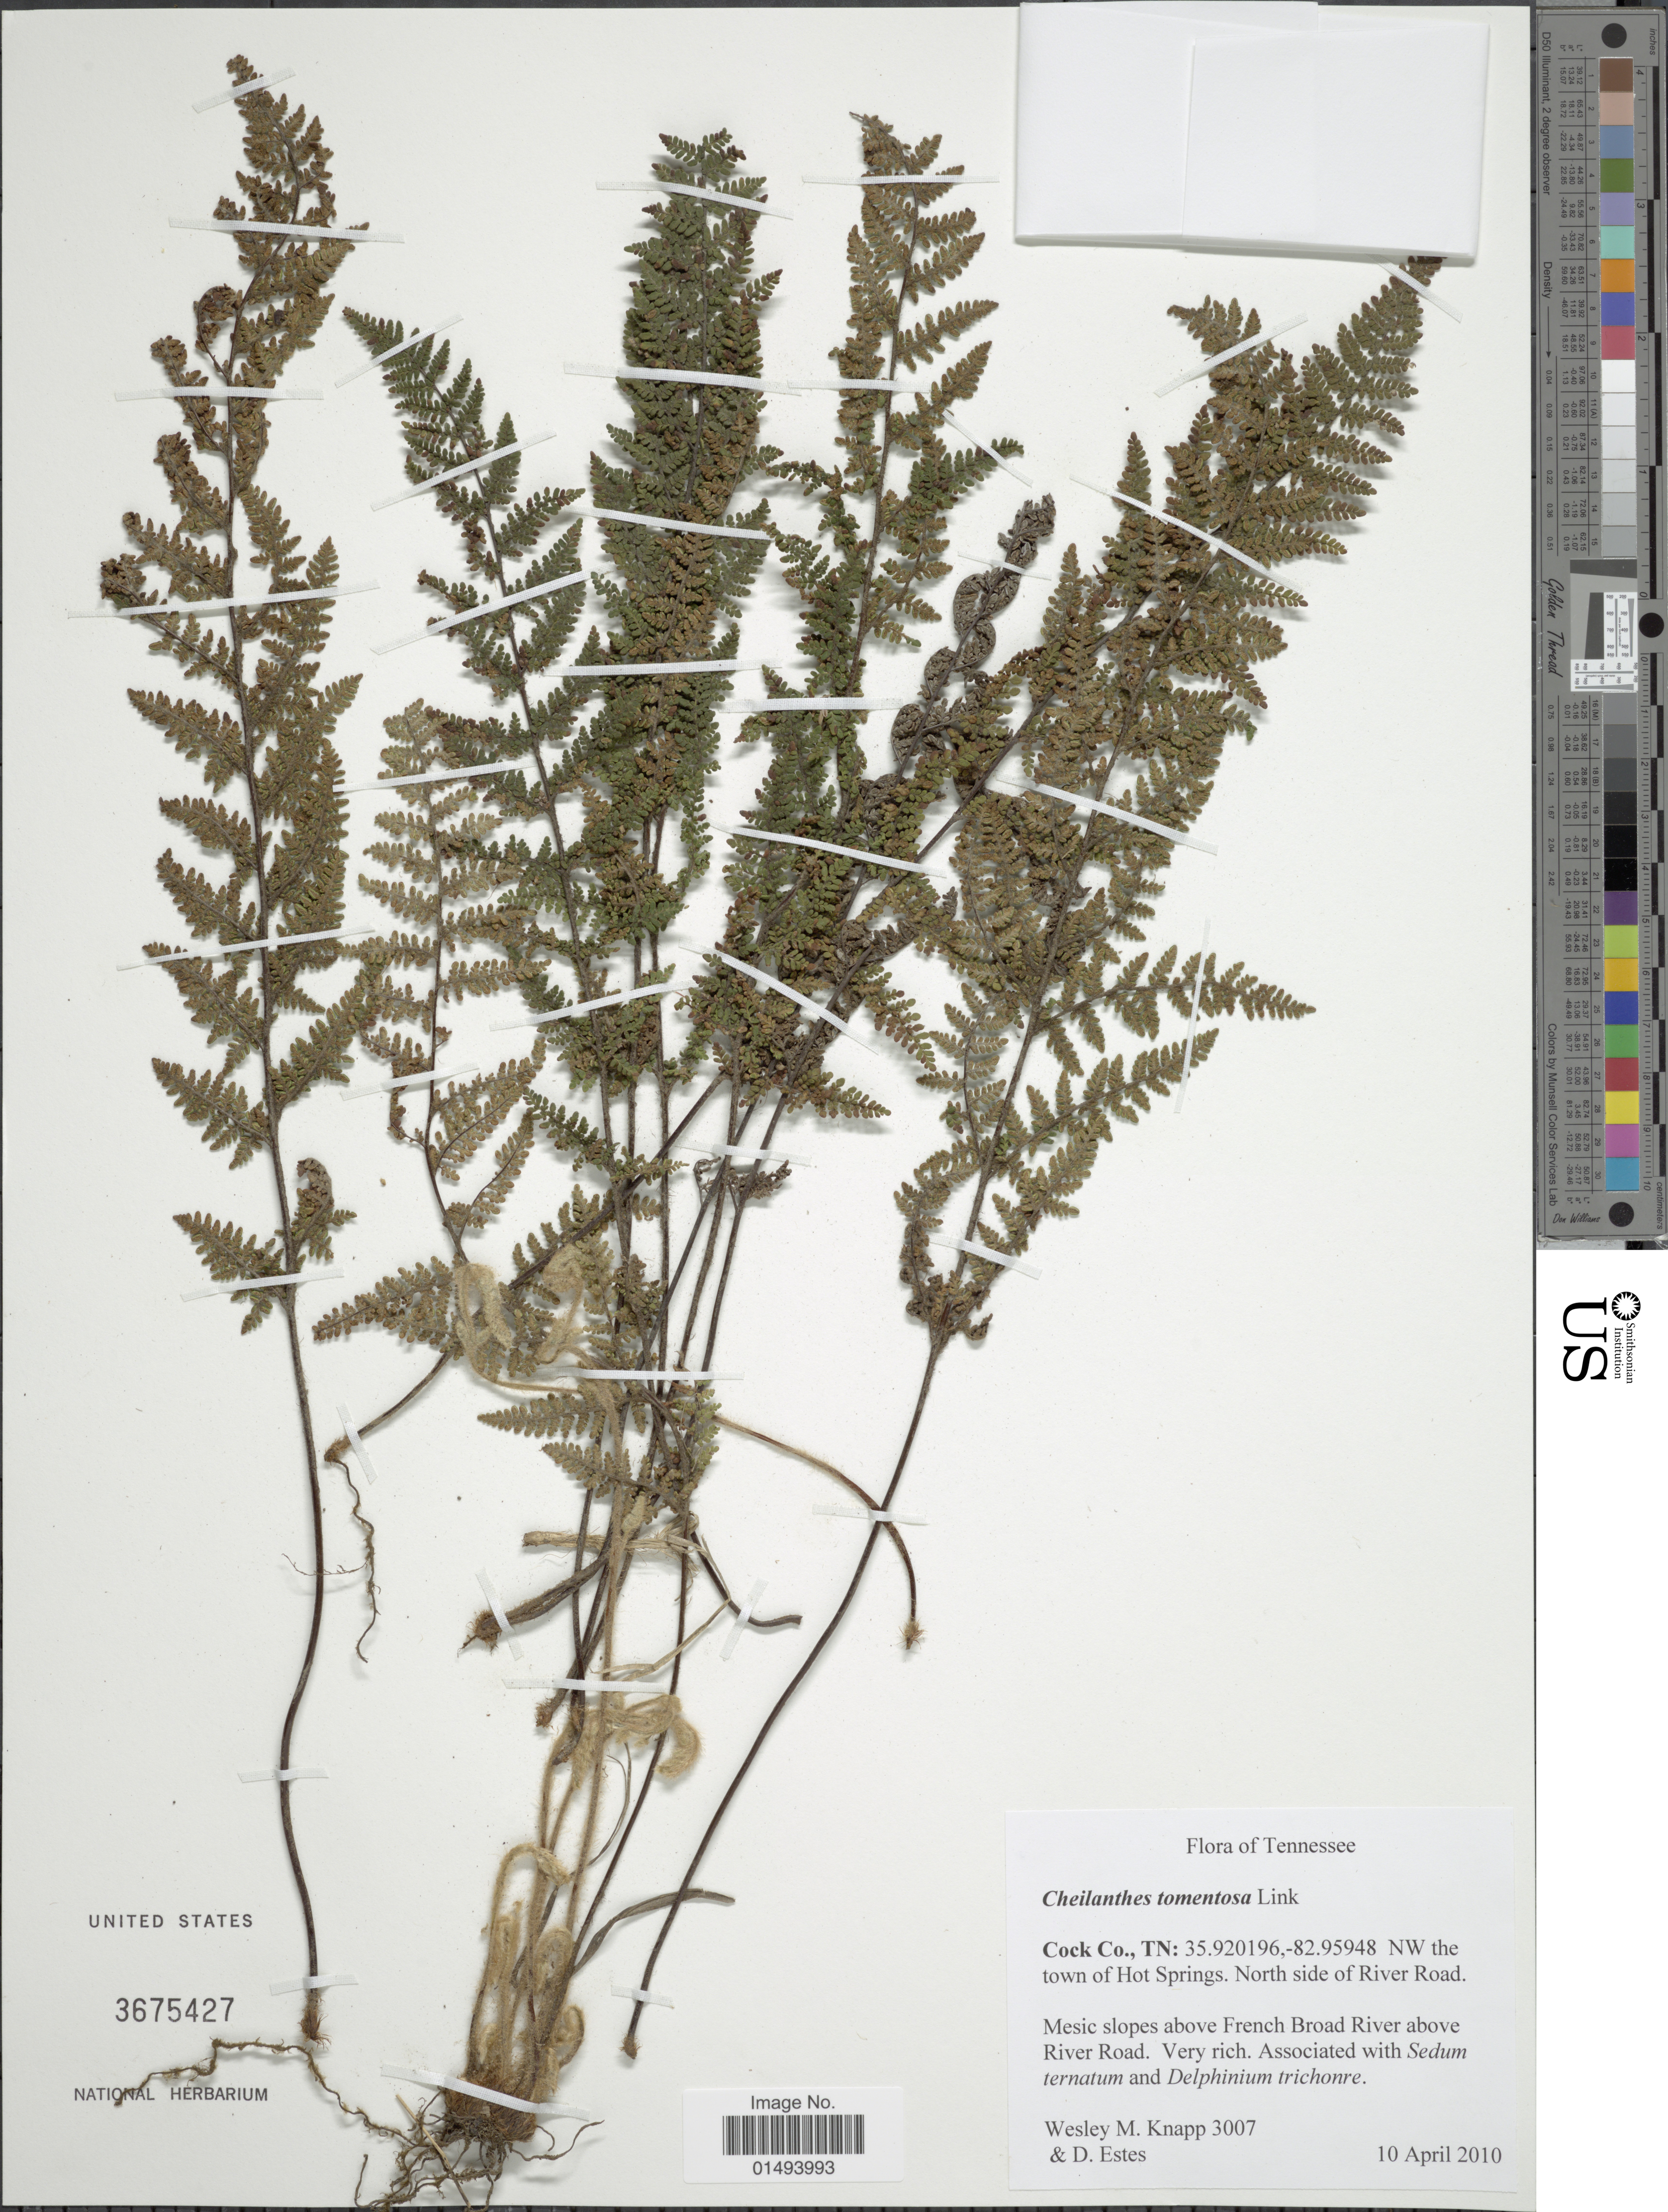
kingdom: Plantae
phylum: Tracheophyta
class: Polypodiopsida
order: Polypodiales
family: Pteridaceae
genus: Myriopteris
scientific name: Myriopteris tomentosa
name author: (Link) Fée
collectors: W. Knapp & D. Estes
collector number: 3007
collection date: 2010-04-10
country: United States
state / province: Tennessee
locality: Tennessee, Cock Co. TN: 35.920196,- 82.95948 NW the town of Hot Springs, North side of River Road. Mesic slopes above French Broad River above River Road.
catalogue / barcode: US 3675427